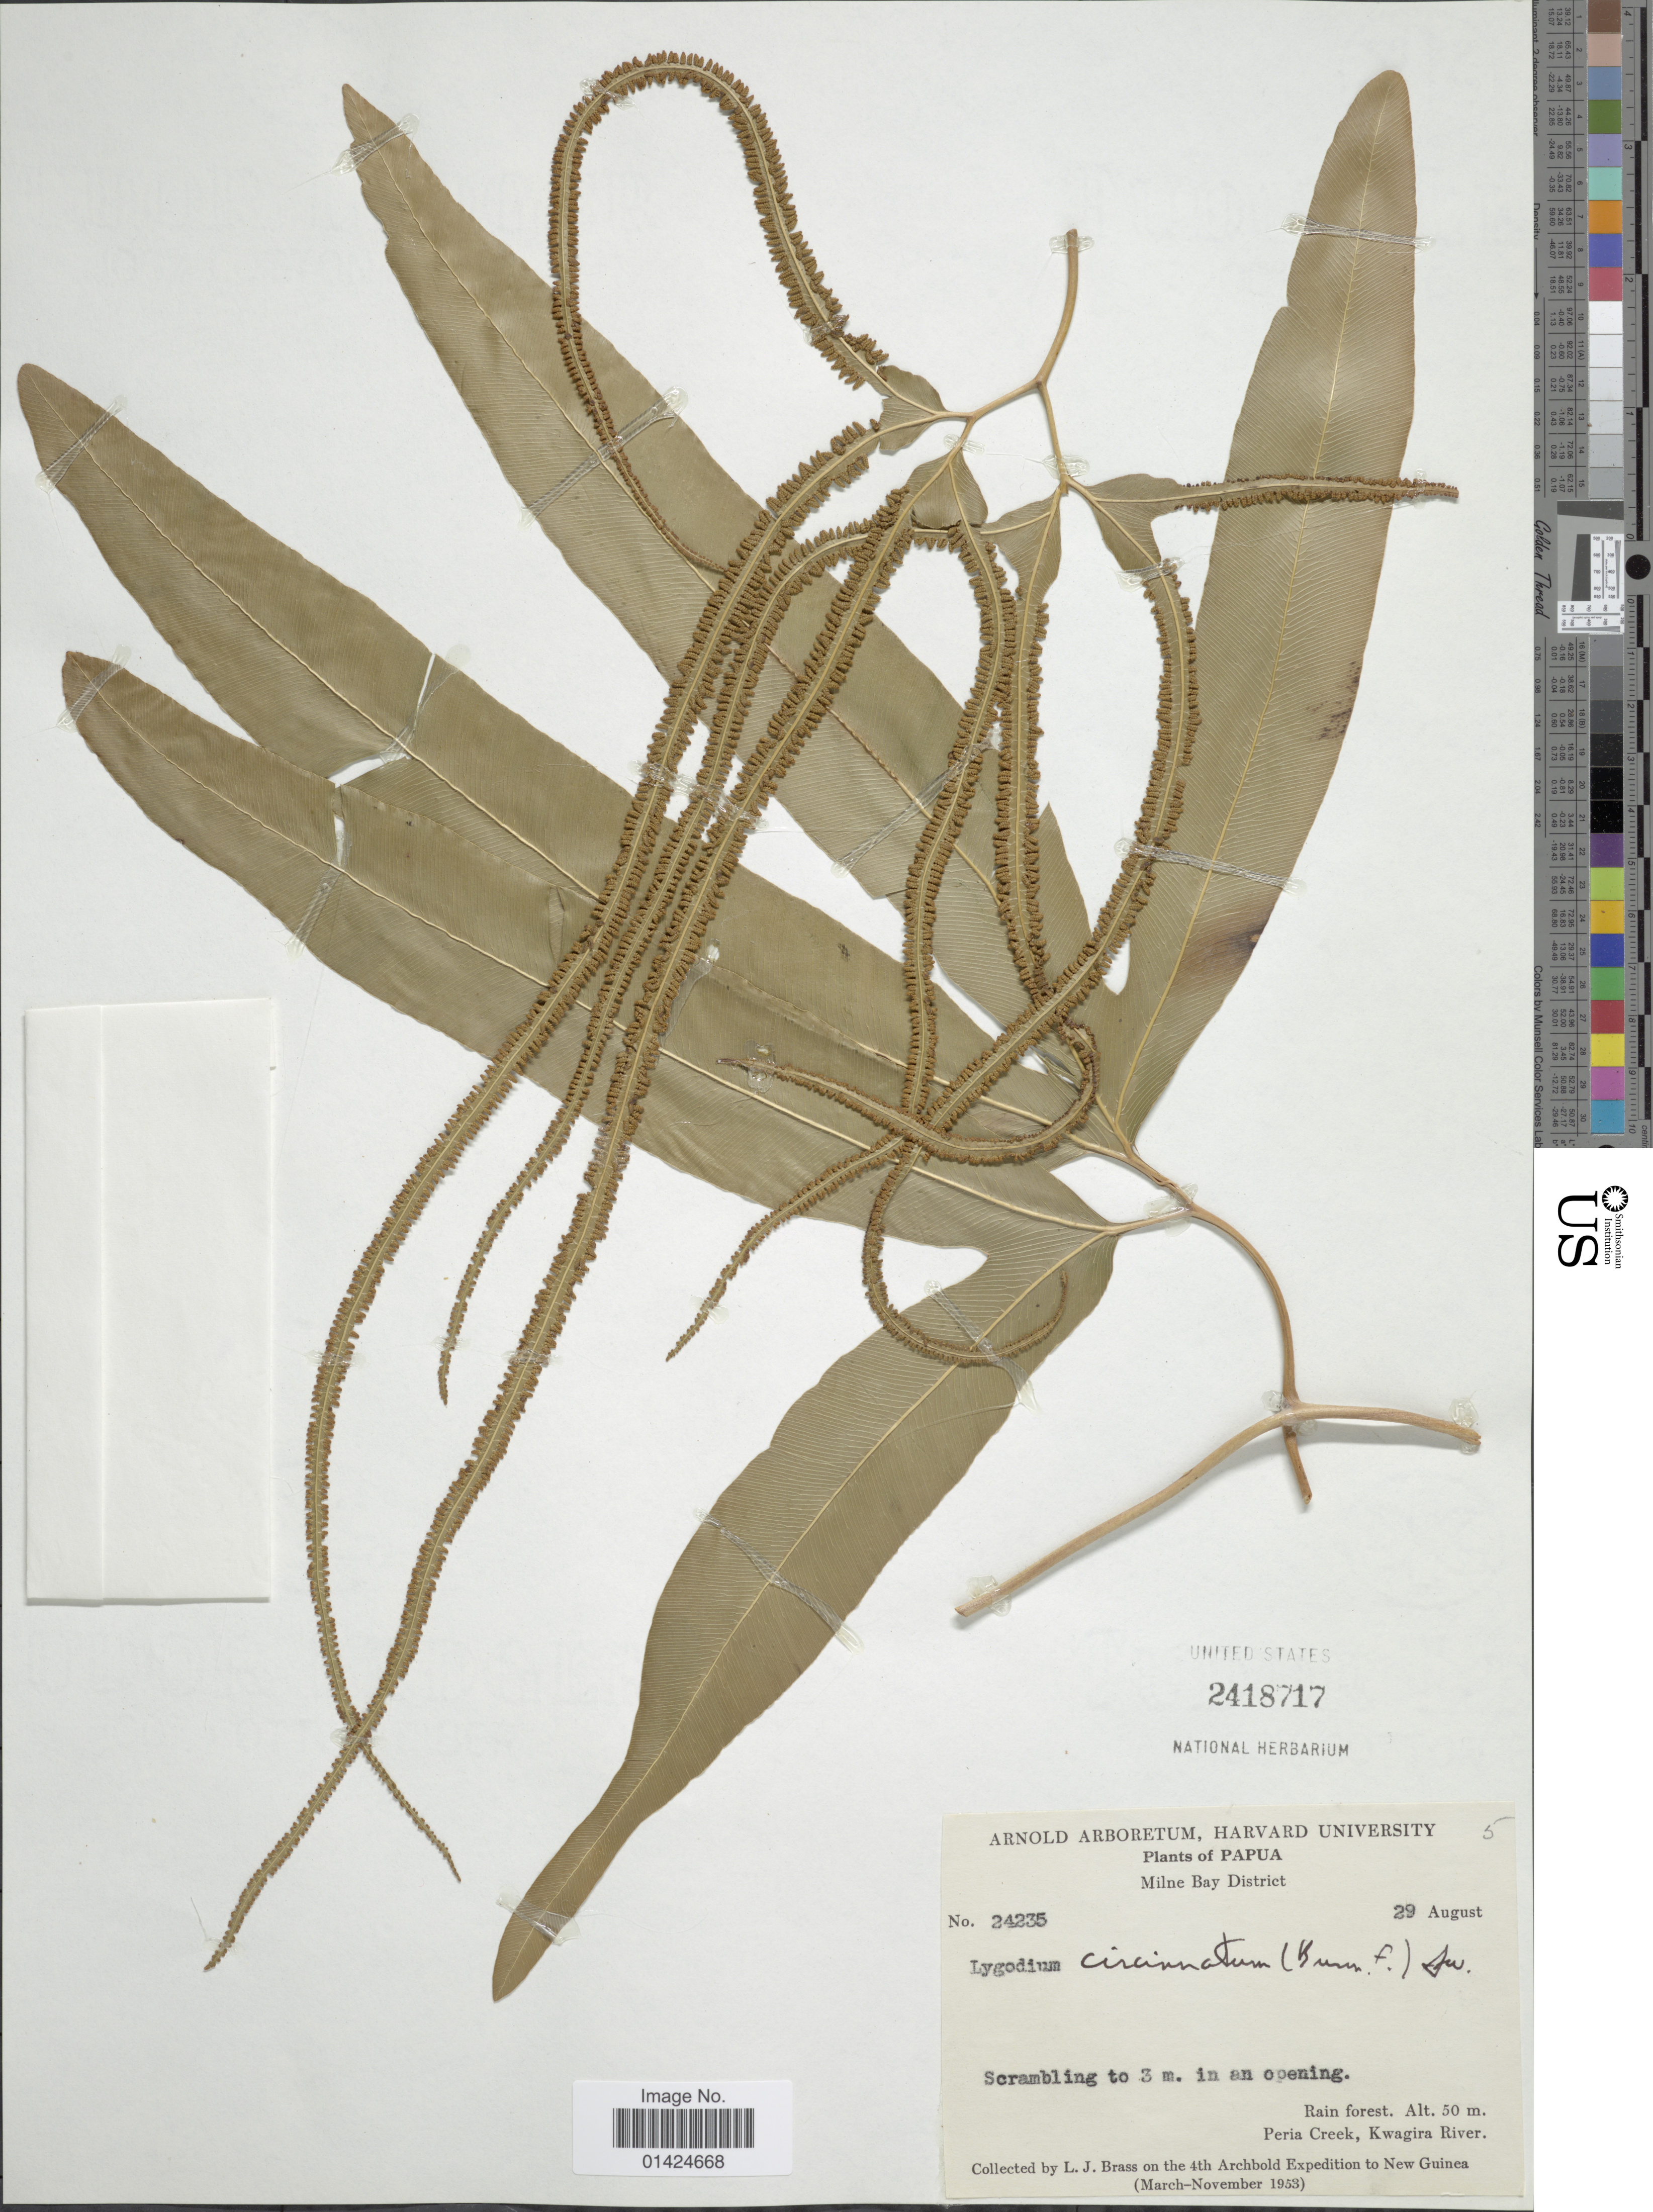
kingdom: Plantae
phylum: Tracheophyta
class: Polypodiopsida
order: Schizaeales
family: Lygodiaceae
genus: Lygodium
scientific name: Lygodium circinnatum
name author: (Burm. f.) Sw.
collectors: L. J. Brass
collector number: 24235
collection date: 1953-08-29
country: Papua New Guinea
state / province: Milne Bay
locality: Papua. Peria Creek, Kwagira River.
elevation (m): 50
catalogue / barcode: US 2418717